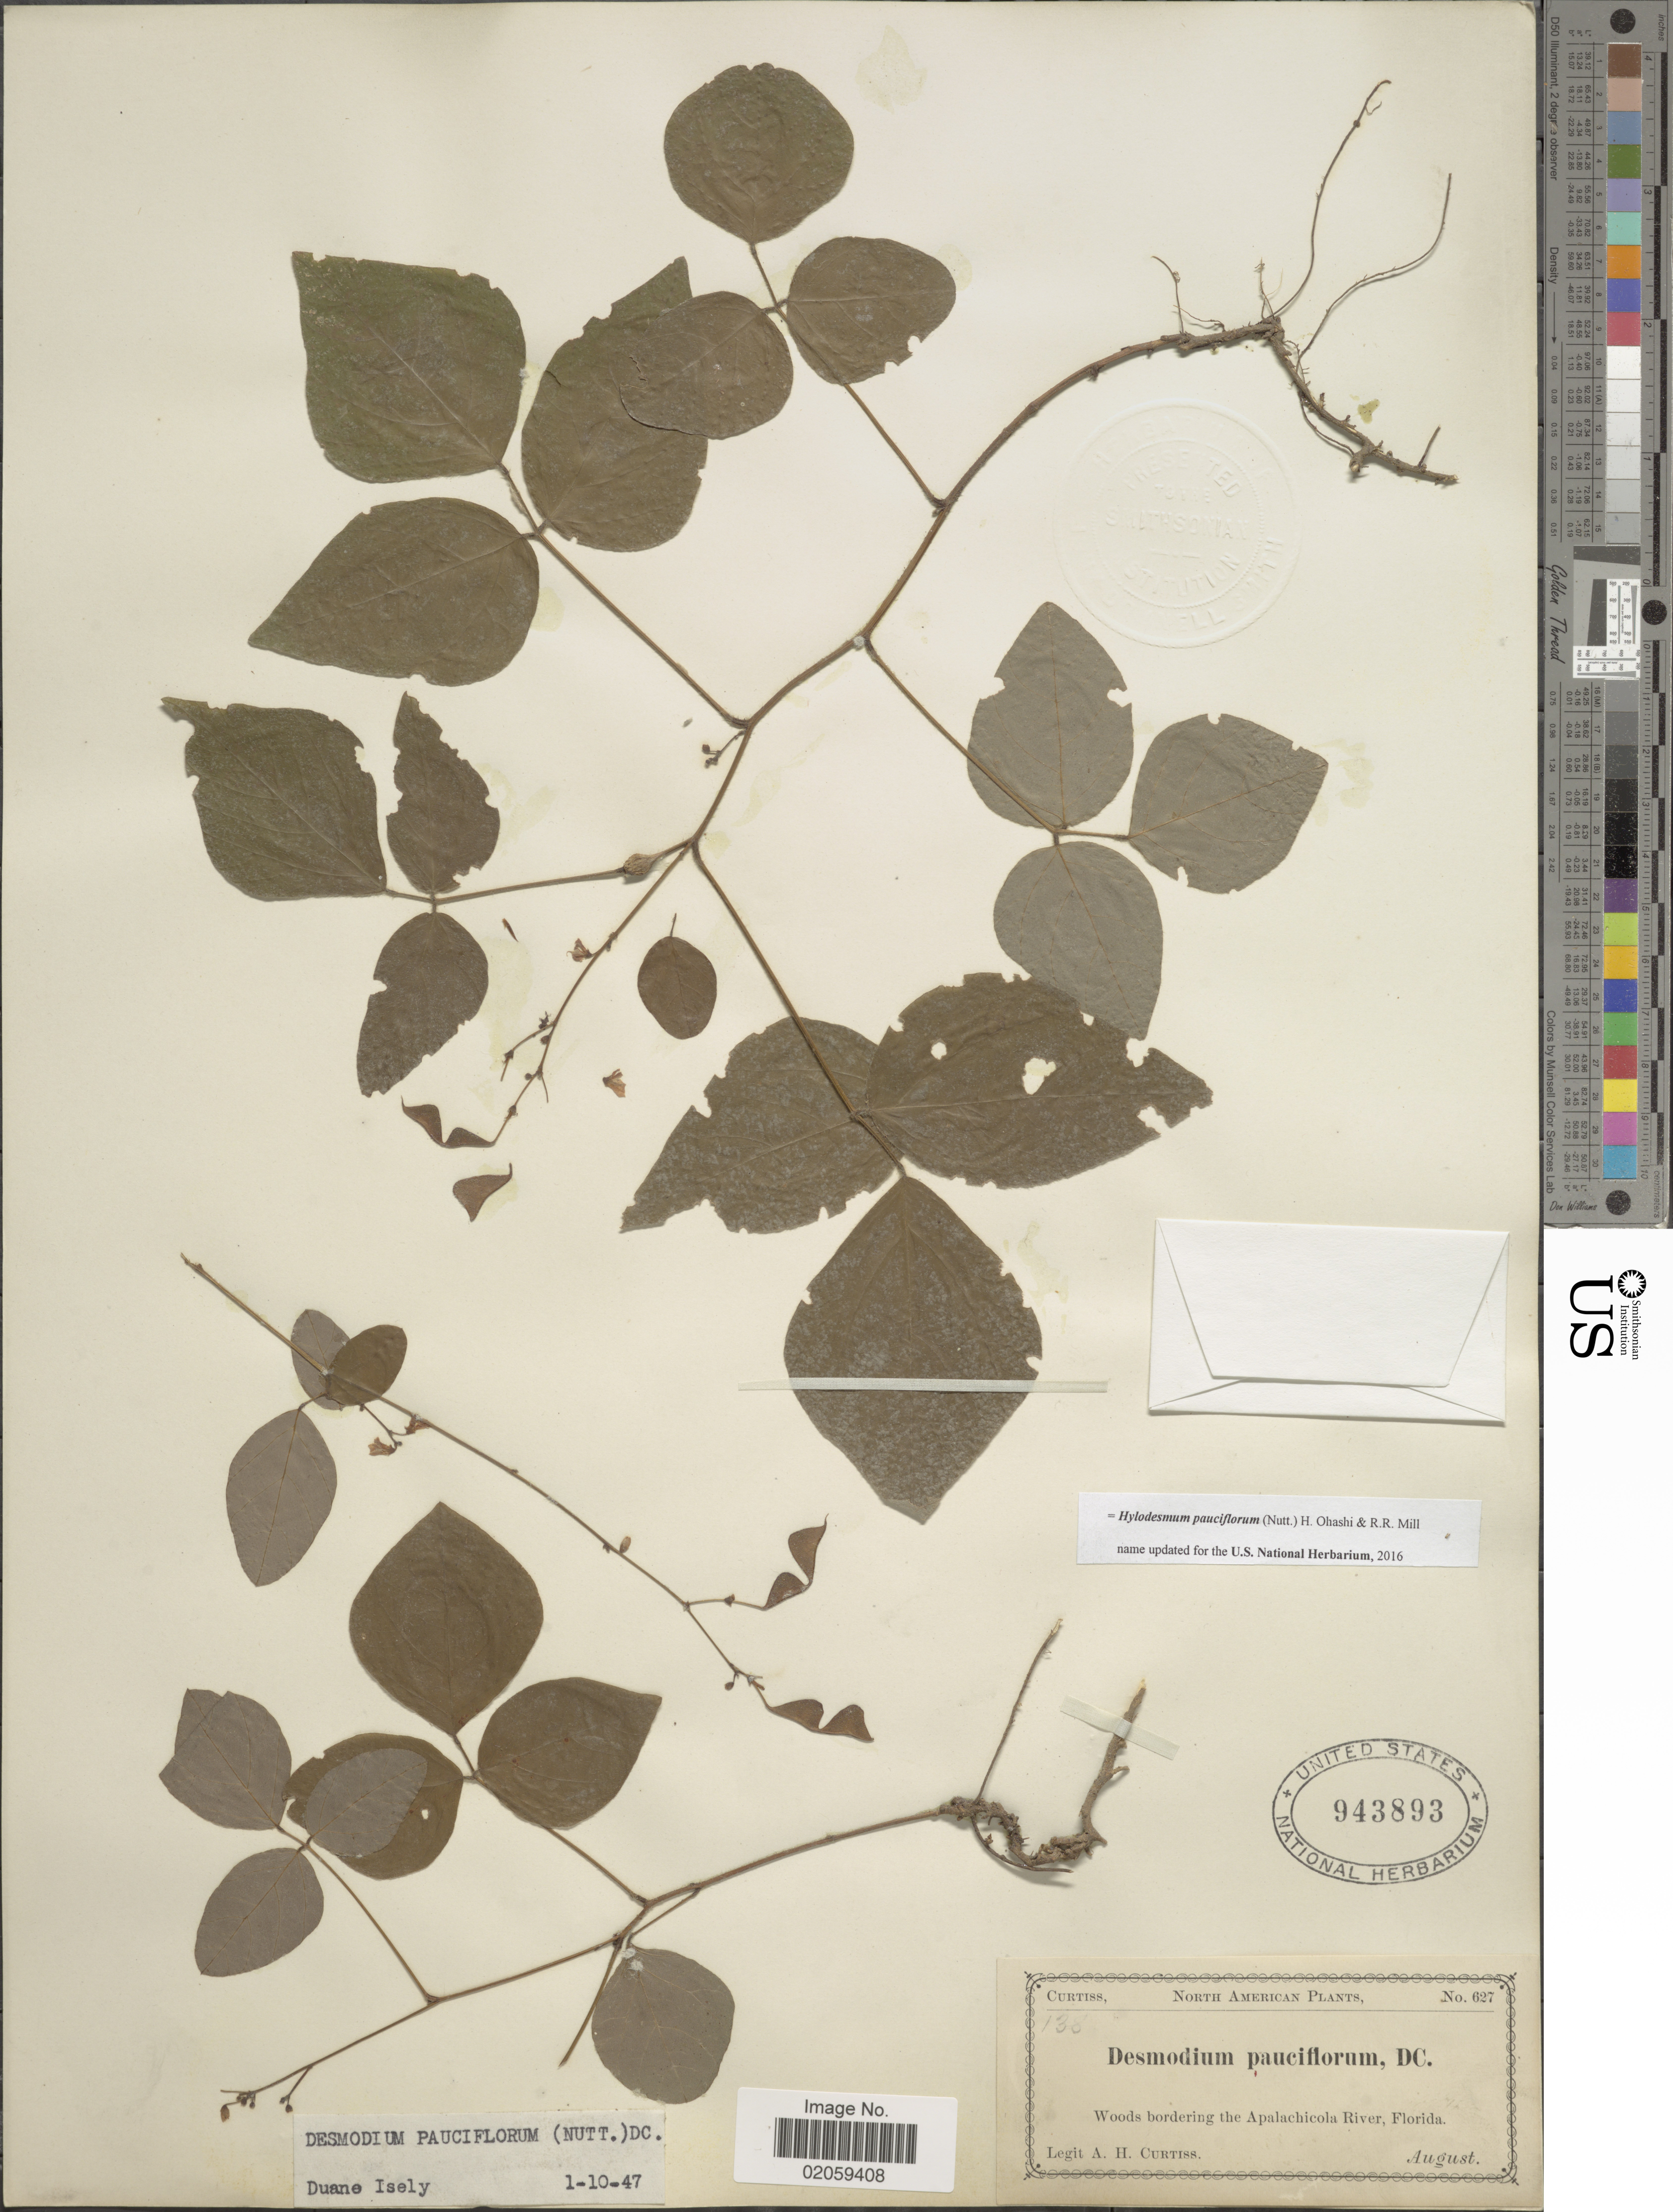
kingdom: Plantae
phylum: Tracheophyta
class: Magnoliopsida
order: Fabales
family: Fabaceae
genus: Hylodesmum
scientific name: Hylodesmum pauciflorum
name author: (Nutt.) H. Ohashi & R.R. Mill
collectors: A. H. Curtiss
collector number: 627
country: United States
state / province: Florida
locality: Woods bordering the Apalachicola River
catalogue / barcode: US 943893